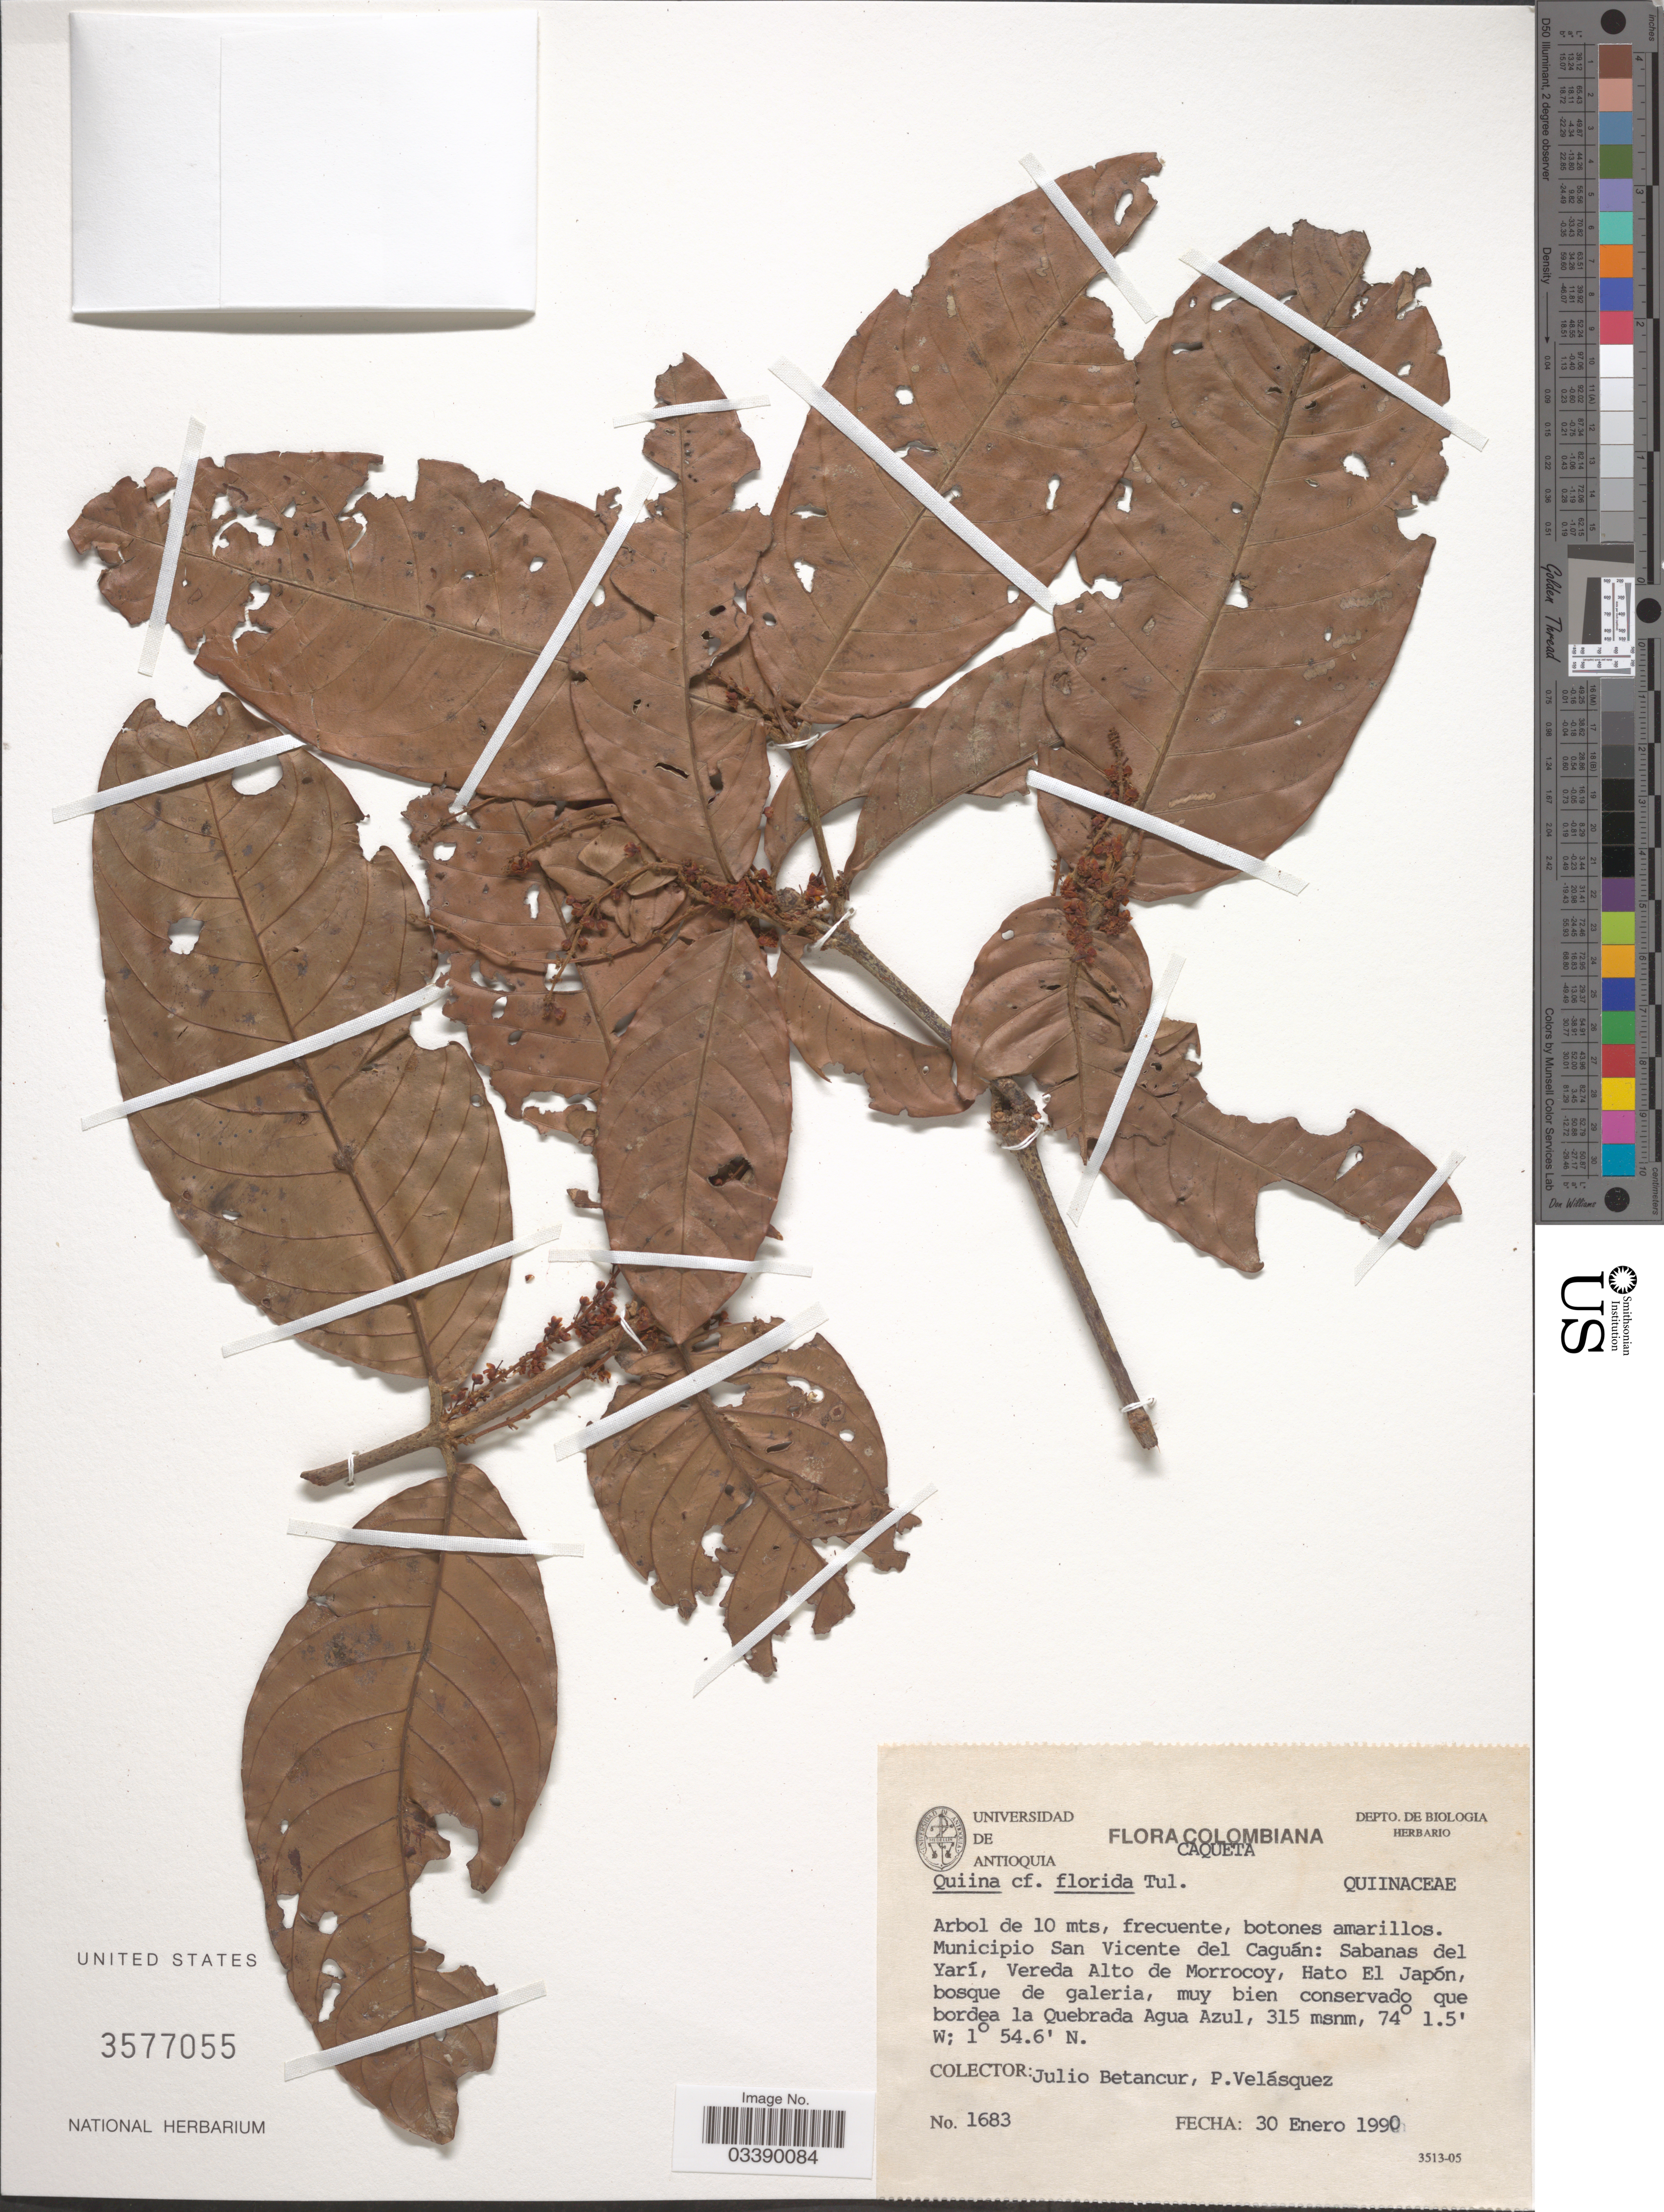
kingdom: Plantae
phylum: Tracheophyta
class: Magnoliopsida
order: Malpighiales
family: Quiinaceae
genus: Quiina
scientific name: Quiina florida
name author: Poepp. ex Tul.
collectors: J. Betancur & P. Velasquez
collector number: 1683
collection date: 1990-01-30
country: Colombia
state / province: Caquetá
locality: Municipio San Vicente del Caguán: Sabanas del Yarí, Vereda Alto de Morrocoy, Hato El Japón, bosque de galeria, muy bien conservado que bordea la Quebrada Agua Azul.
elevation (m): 315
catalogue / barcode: US 3577055